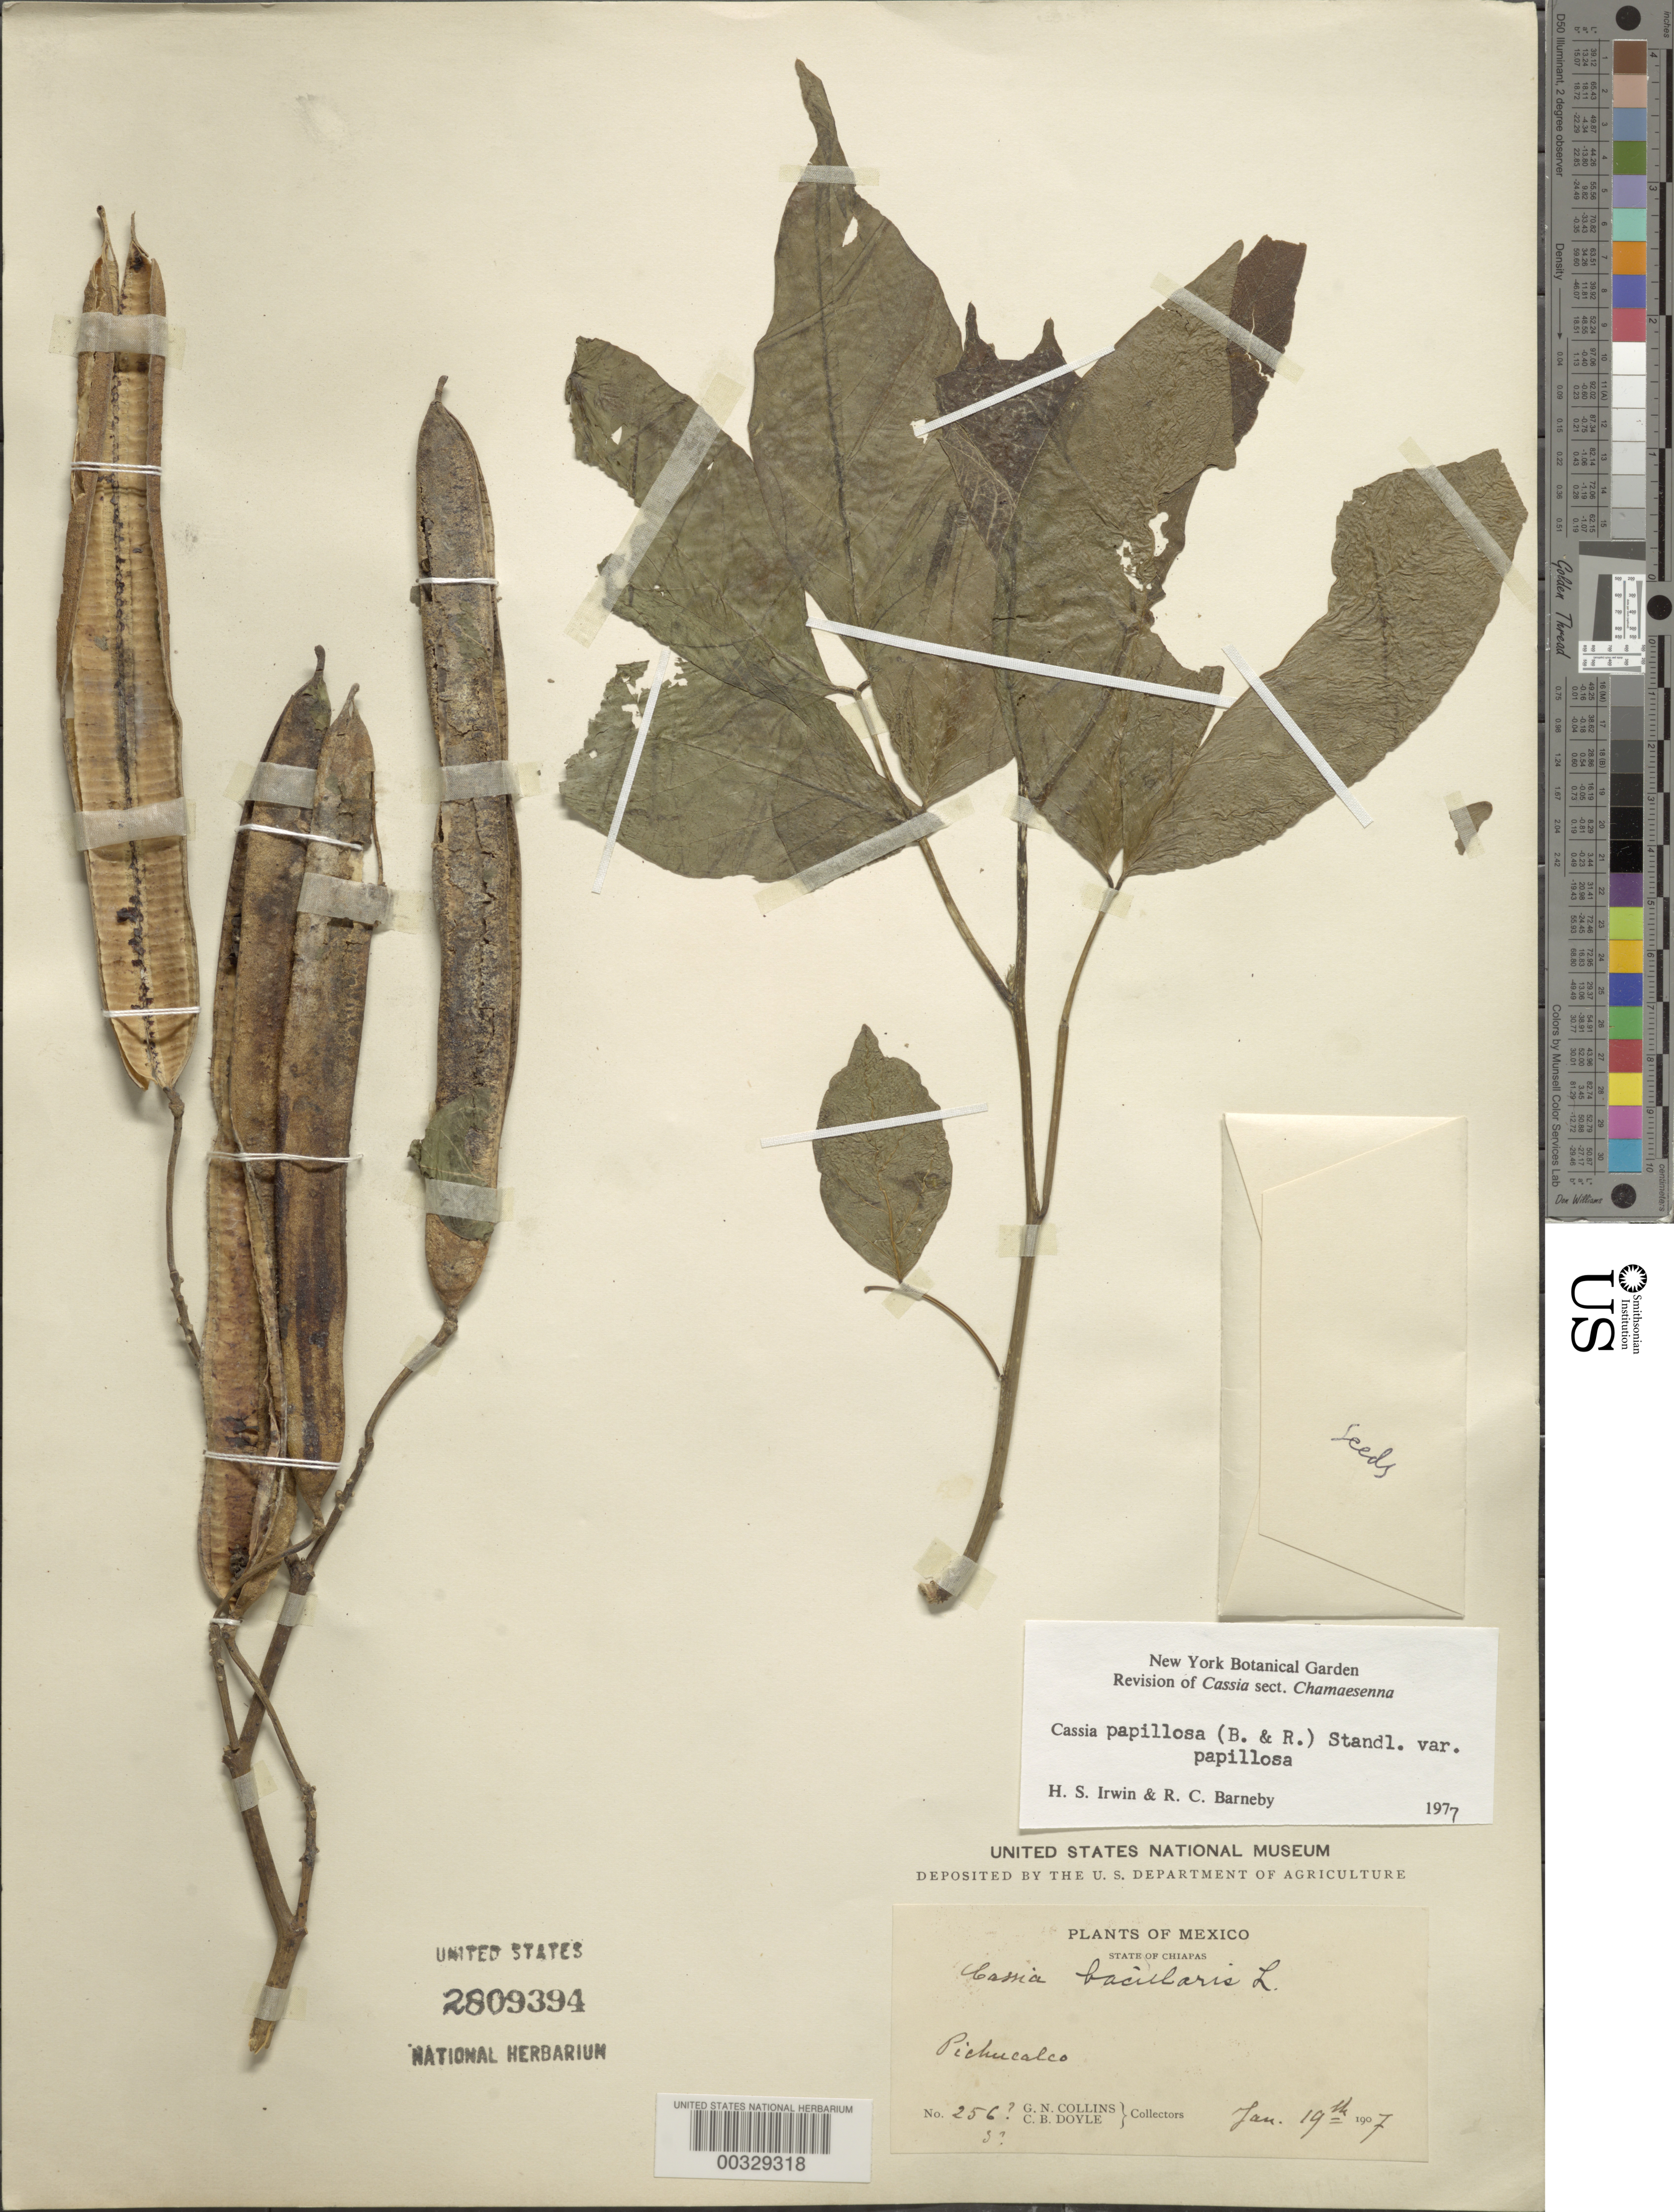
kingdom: Plantae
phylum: Tracheophyta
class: Magnoliopsida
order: Fabales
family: Fabaceae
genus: Senna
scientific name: Senna papillosa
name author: (Britton & Rose) H.S. Irwin & Barneby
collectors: C. Doyle & G. Collins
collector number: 256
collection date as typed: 19 Jan 1907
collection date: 1907-01-19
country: Mexico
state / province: Chiapas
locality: Pichucalco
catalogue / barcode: US 2809394